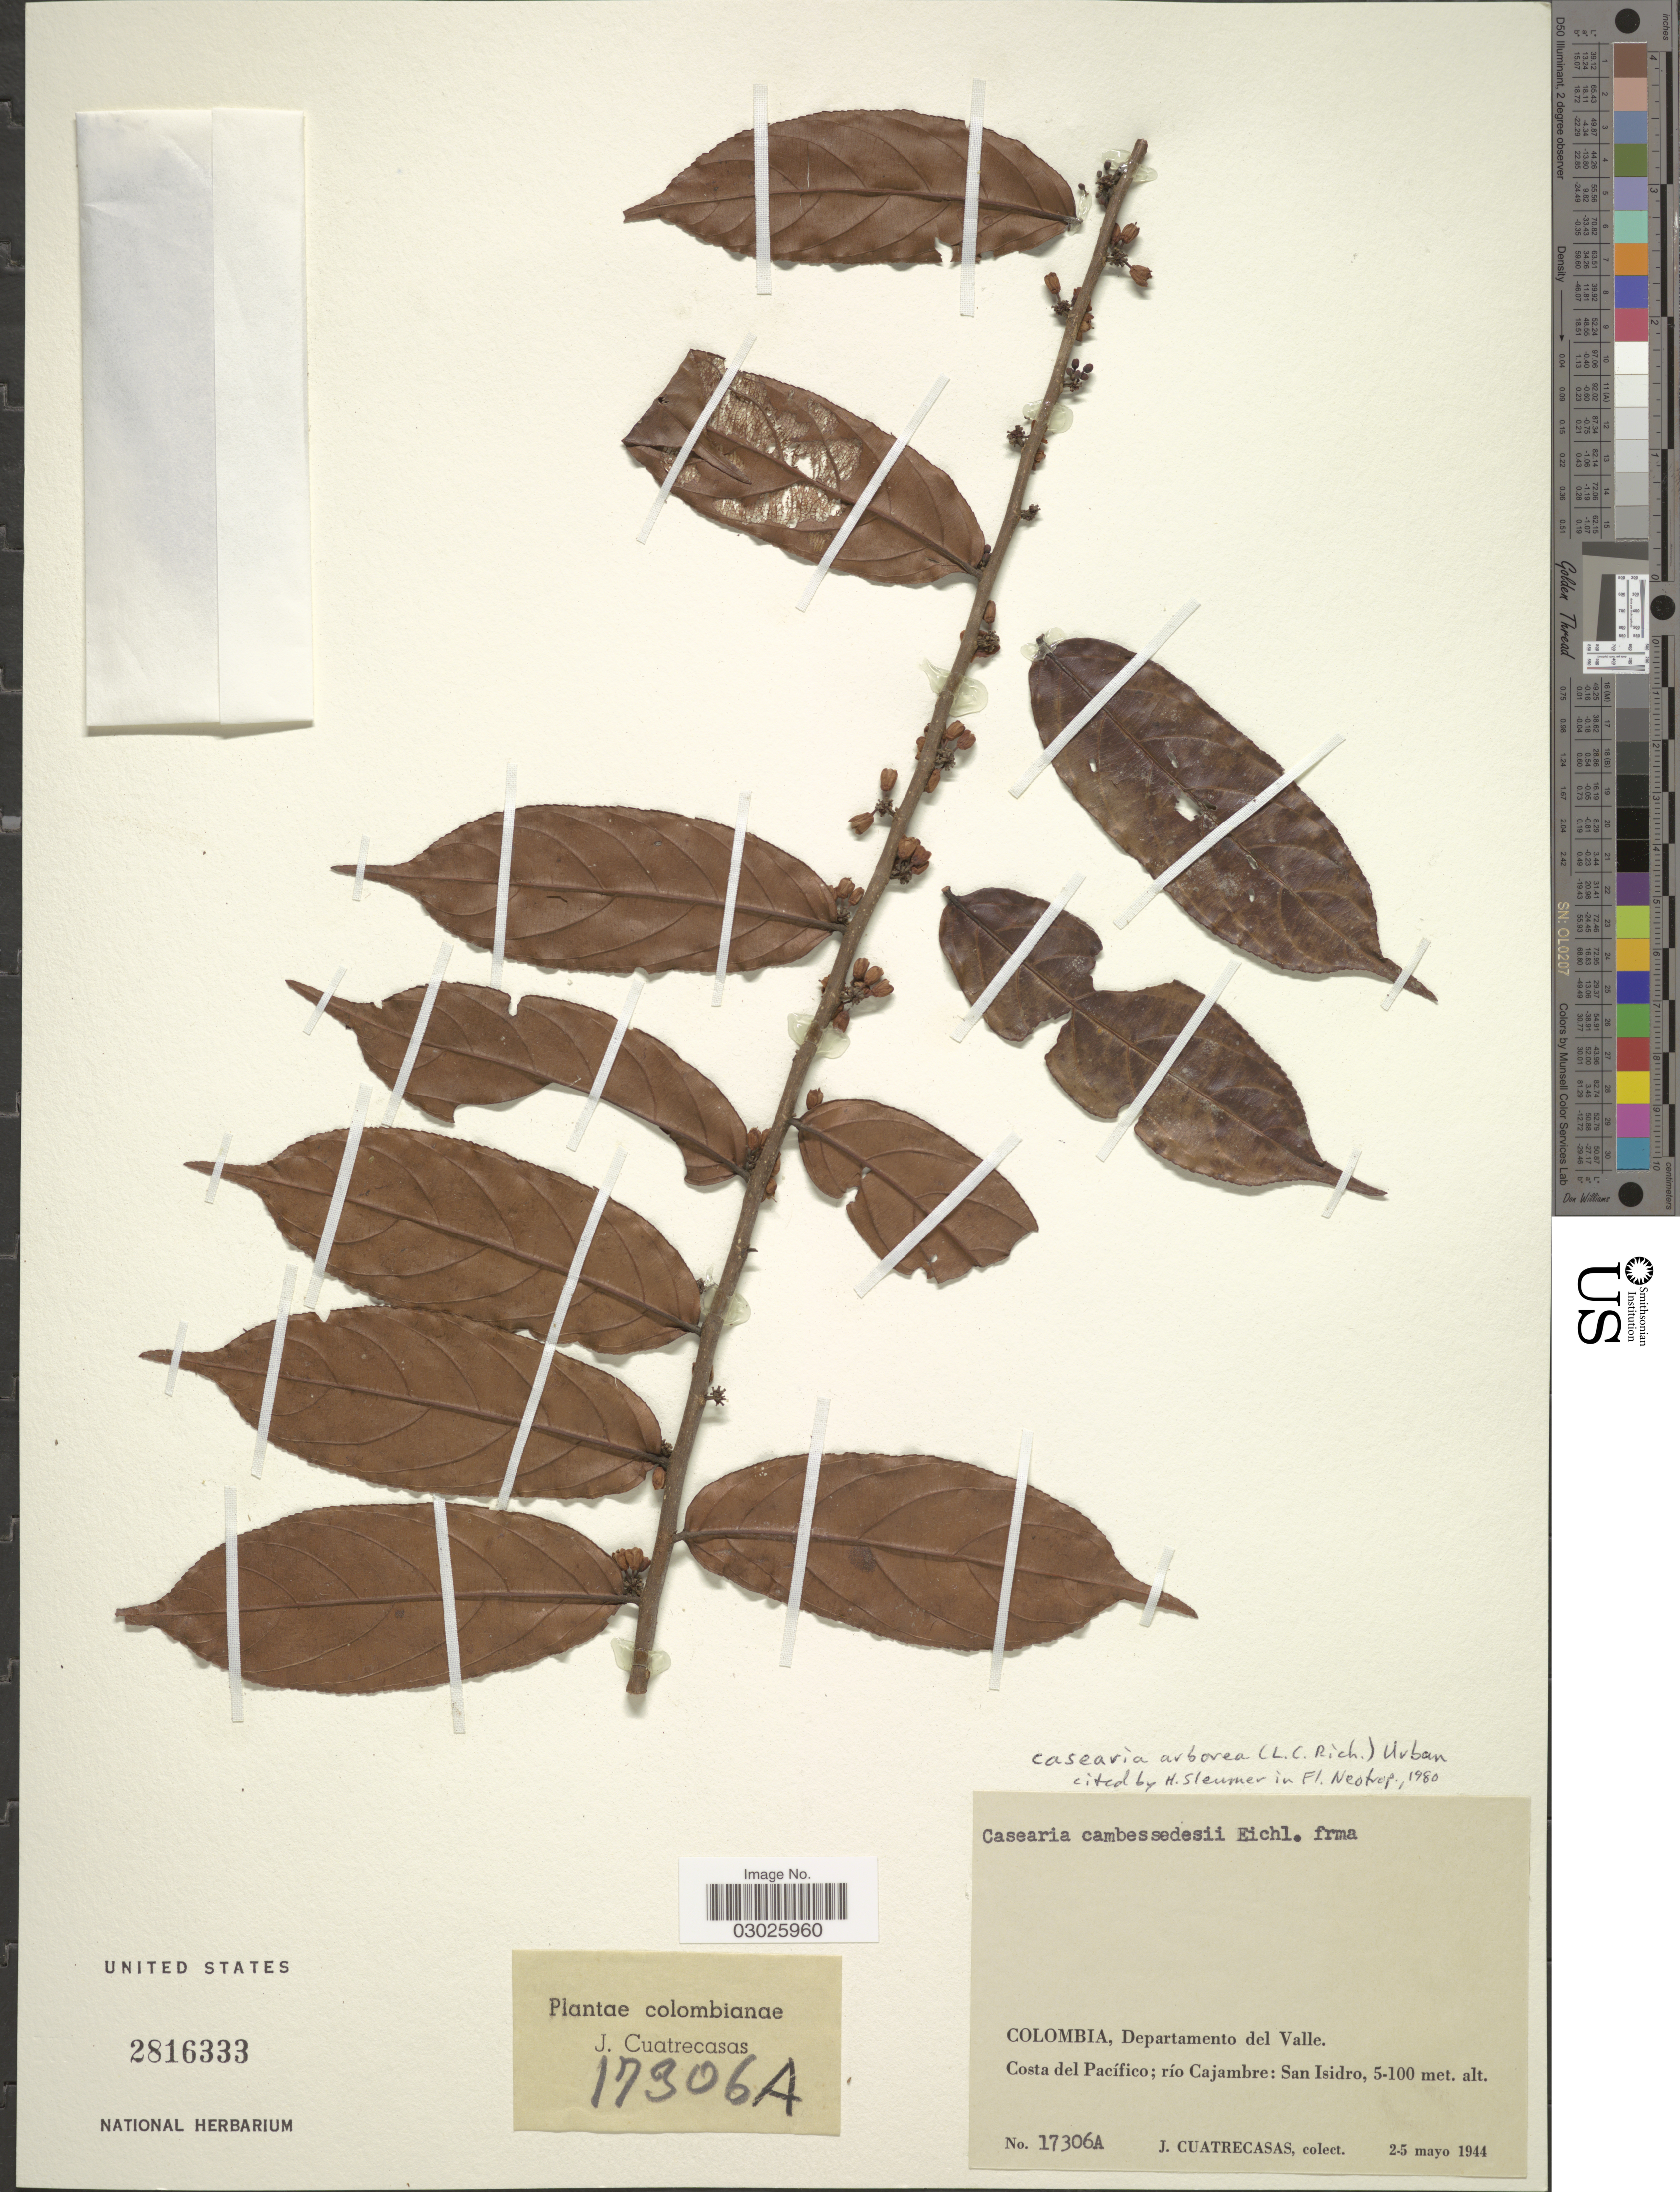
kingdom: Plantae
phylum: Tracheophyta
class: Magnoliopsida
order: Malpighiales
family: Salicaceae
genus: Casearia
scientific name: Casearia arborea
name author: (Rich.) Urb.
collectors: J. Cuatrecasas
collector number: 17306A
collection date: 1944-05-02/1944-05-05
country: Colombia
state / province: Valle del Cauca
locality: Departamento del Valle. Costa del Pacífico; río Cajambre: San Isidro.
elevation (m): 5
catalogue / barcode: US 2816333